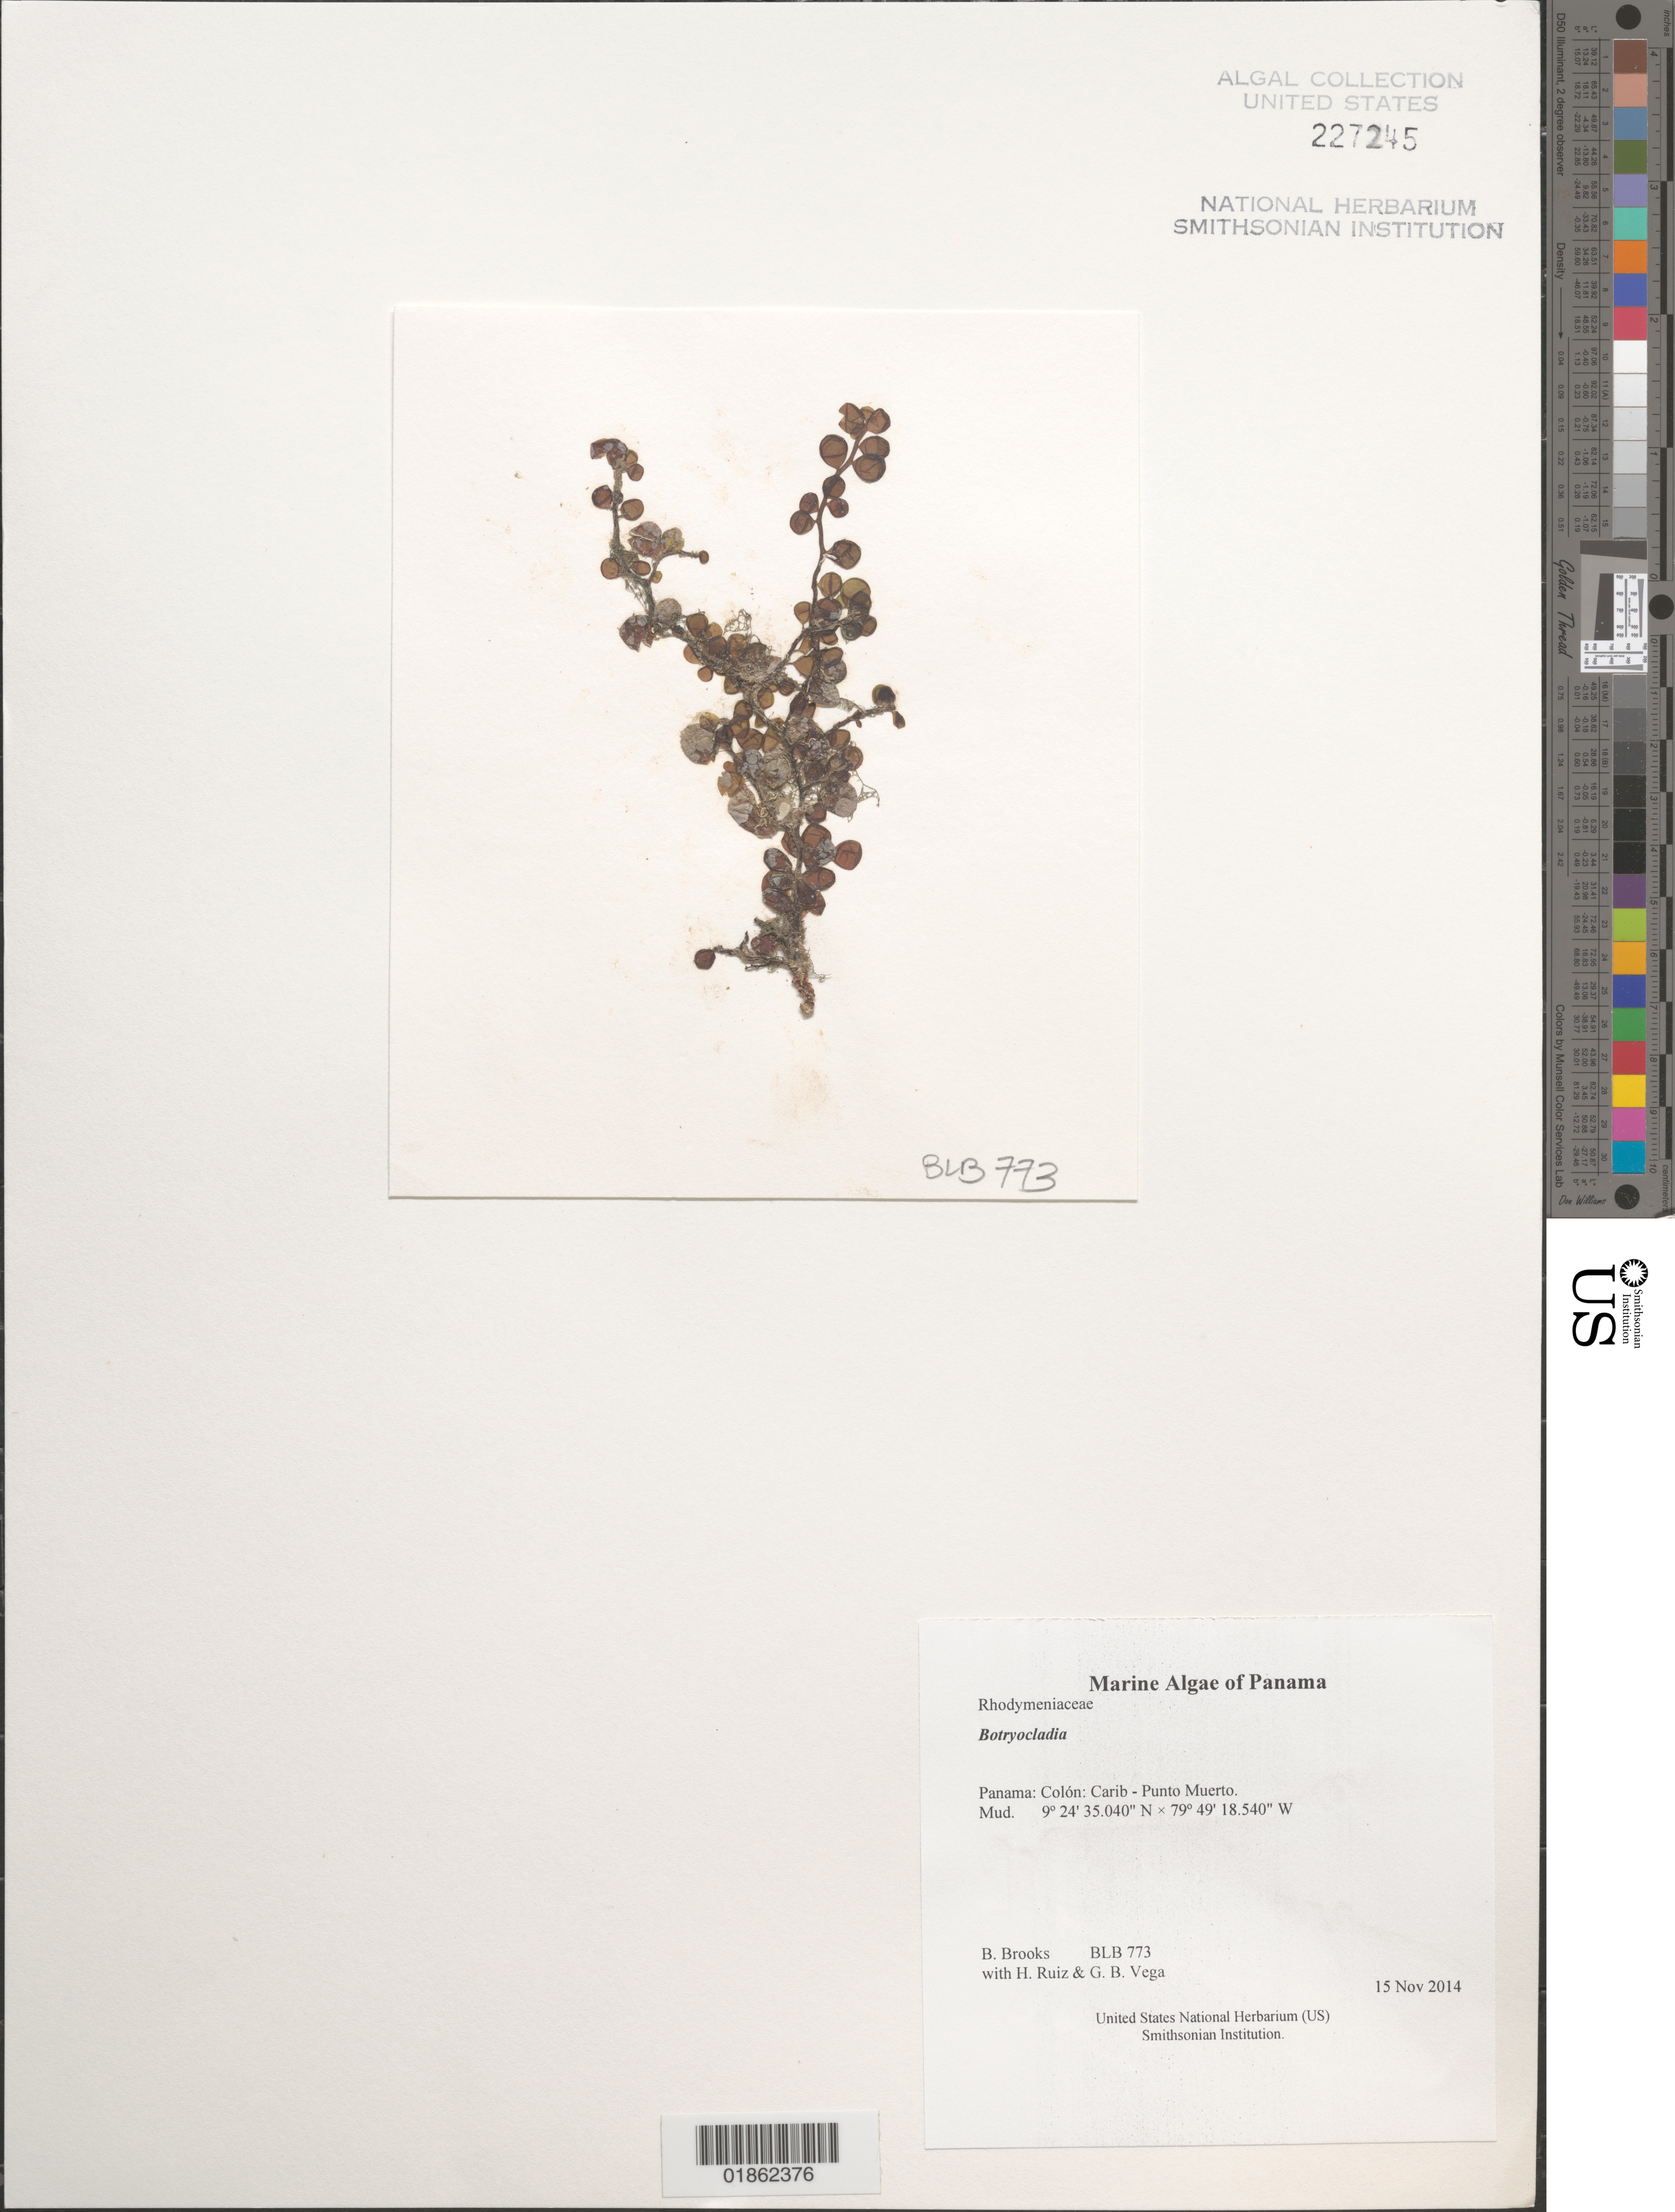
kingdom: Plantae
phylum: Rhodophyta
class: Florideophyceae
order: Rhodymeniales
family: Rhodymeniaceae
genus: Botryocladia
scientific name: Botryocladia sp.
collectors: B. Brooks, H. Ruiz & G. B. Vega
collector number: BLB 773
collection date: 2014-11-15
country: Panama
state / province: Colón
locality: Carib - Punto Muerto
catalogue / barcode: US 227245